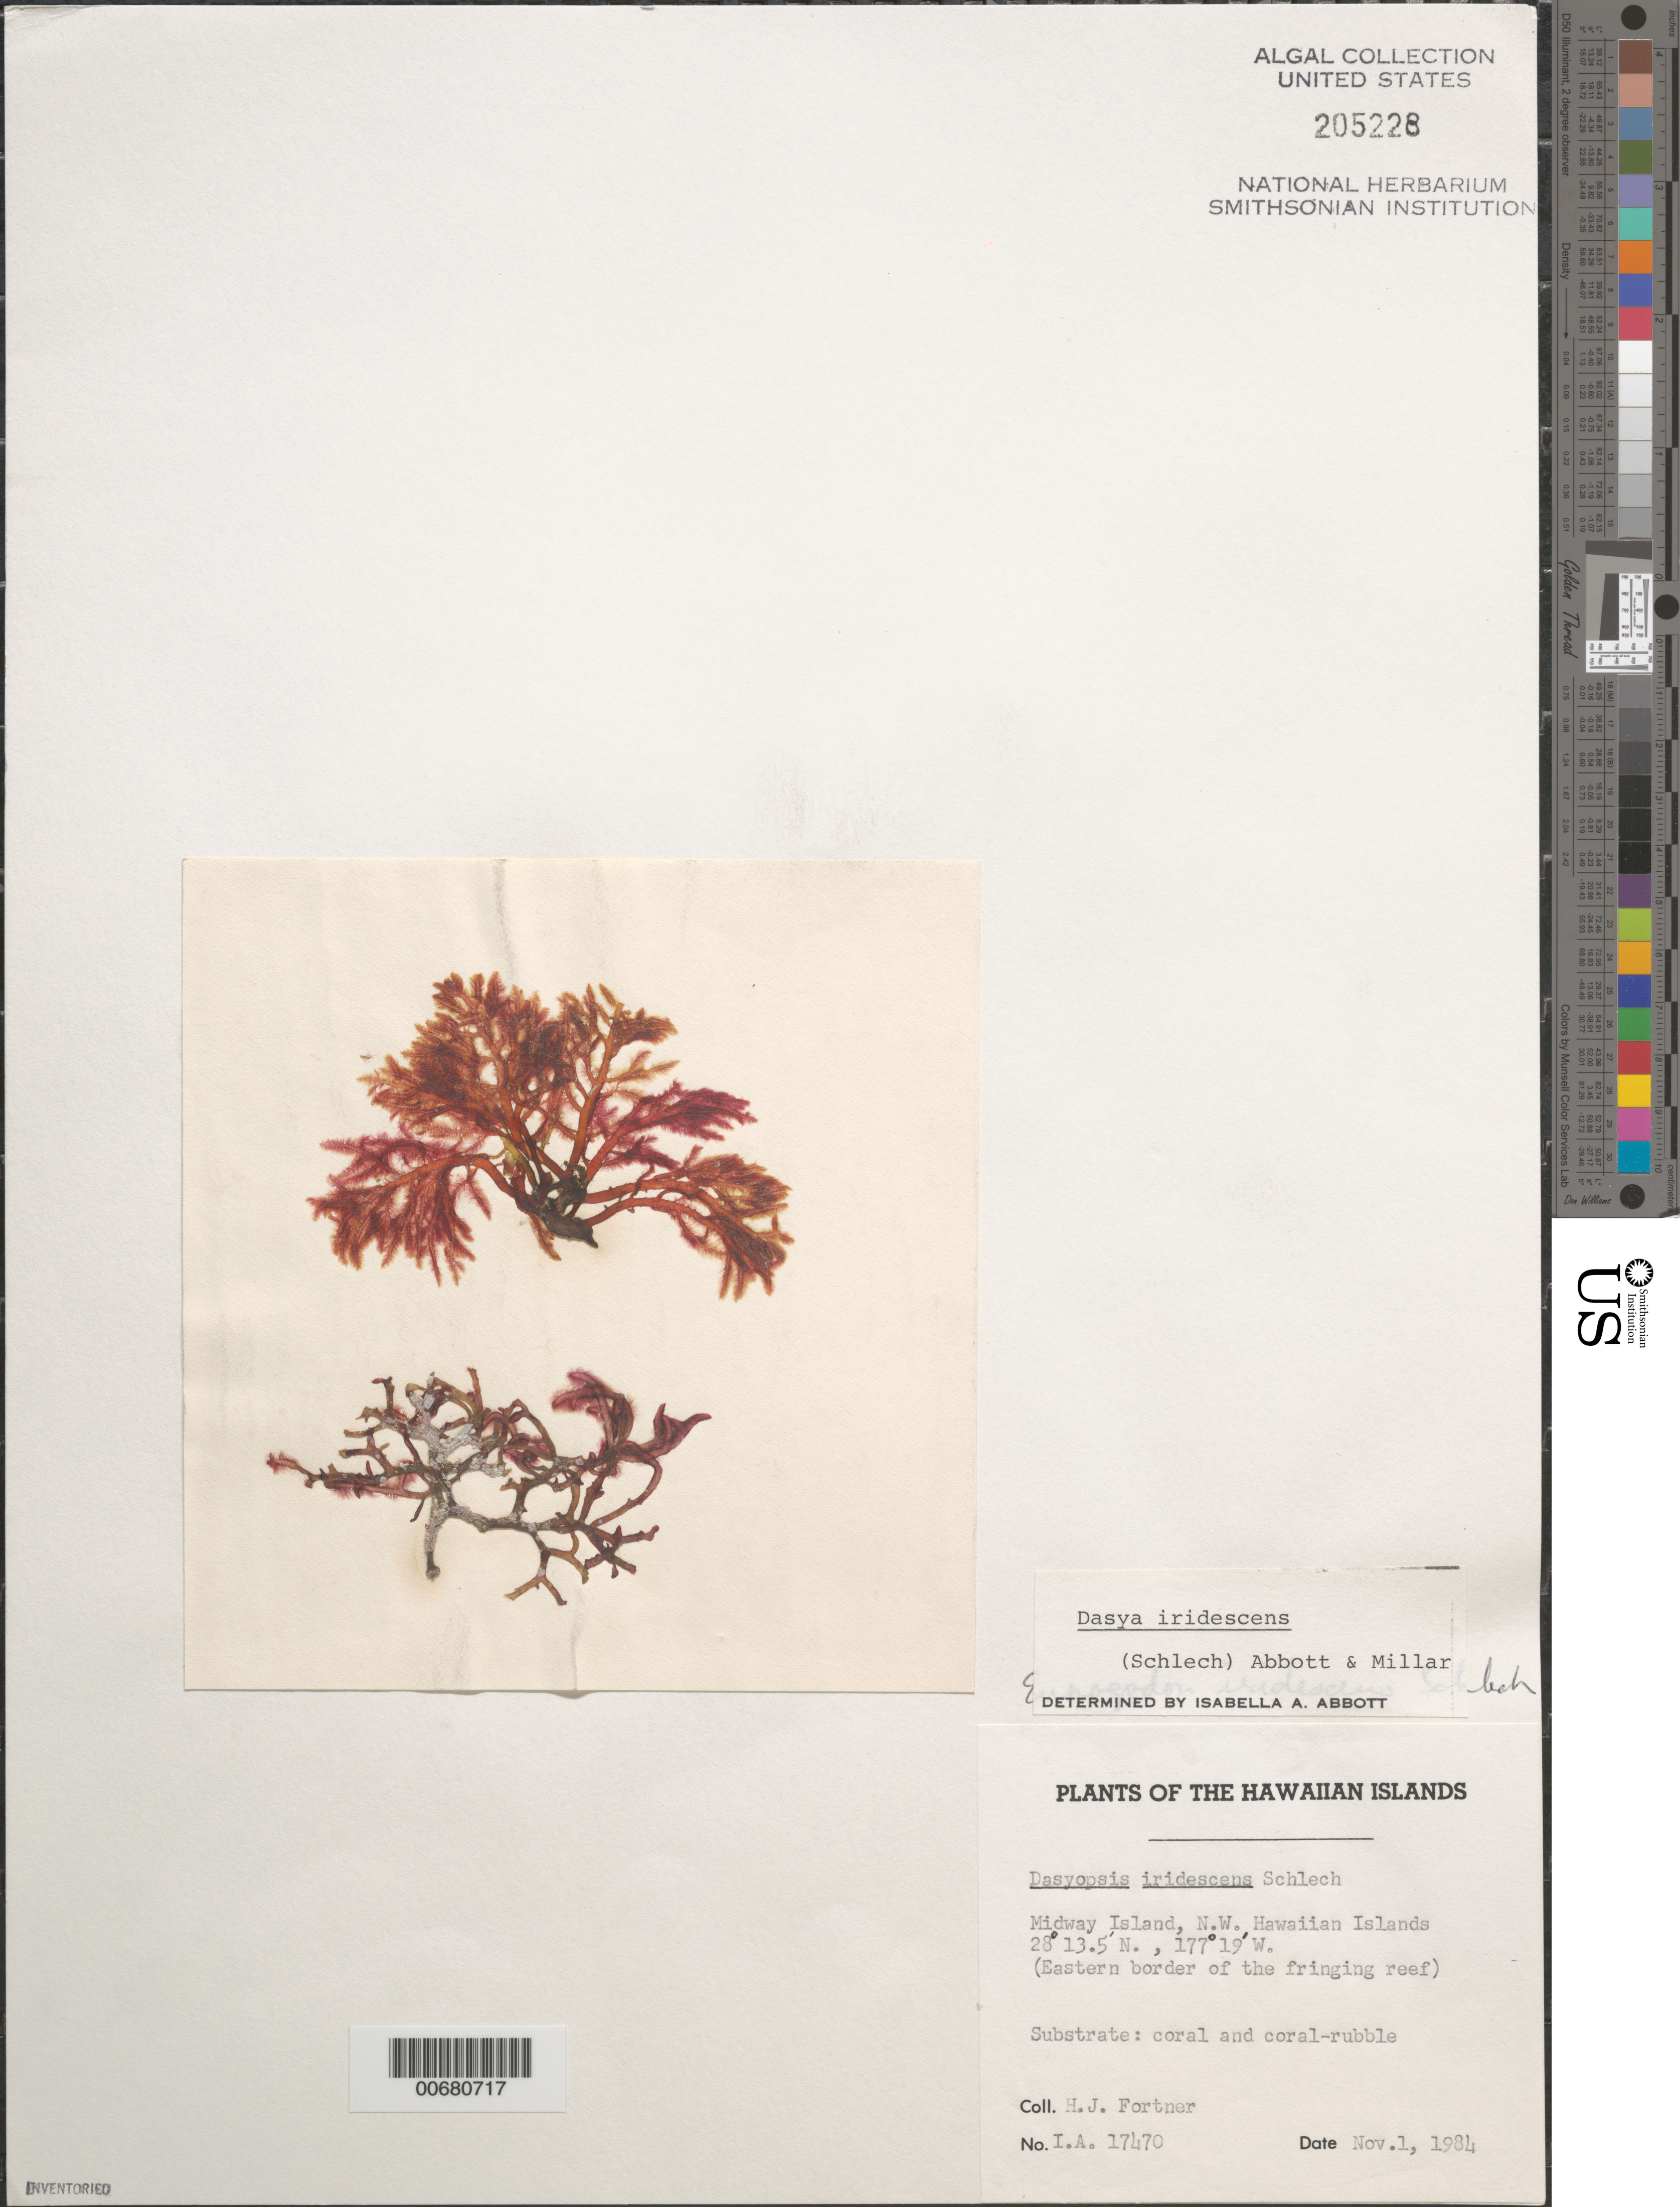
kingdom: Plantae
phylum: Rhodophyta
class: Florideophyceae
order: Ceramiales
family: Dasyaceae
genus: Dasya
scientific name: Dasya iridescens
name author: (Schlech) A.J.K. Millar & I.A. Abbott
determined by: Abbott, Isabella A.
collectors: H. Fortner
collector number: IAA 17470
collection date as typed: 01 Nov 1984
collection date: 1984-11-01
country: U.S. Administered Pacific Islands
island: Midway Atoll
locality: Eastern border of the fringing reef and east side, lagoon side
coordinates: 28 13.5' N, 177 19' W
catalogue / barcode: US 205228